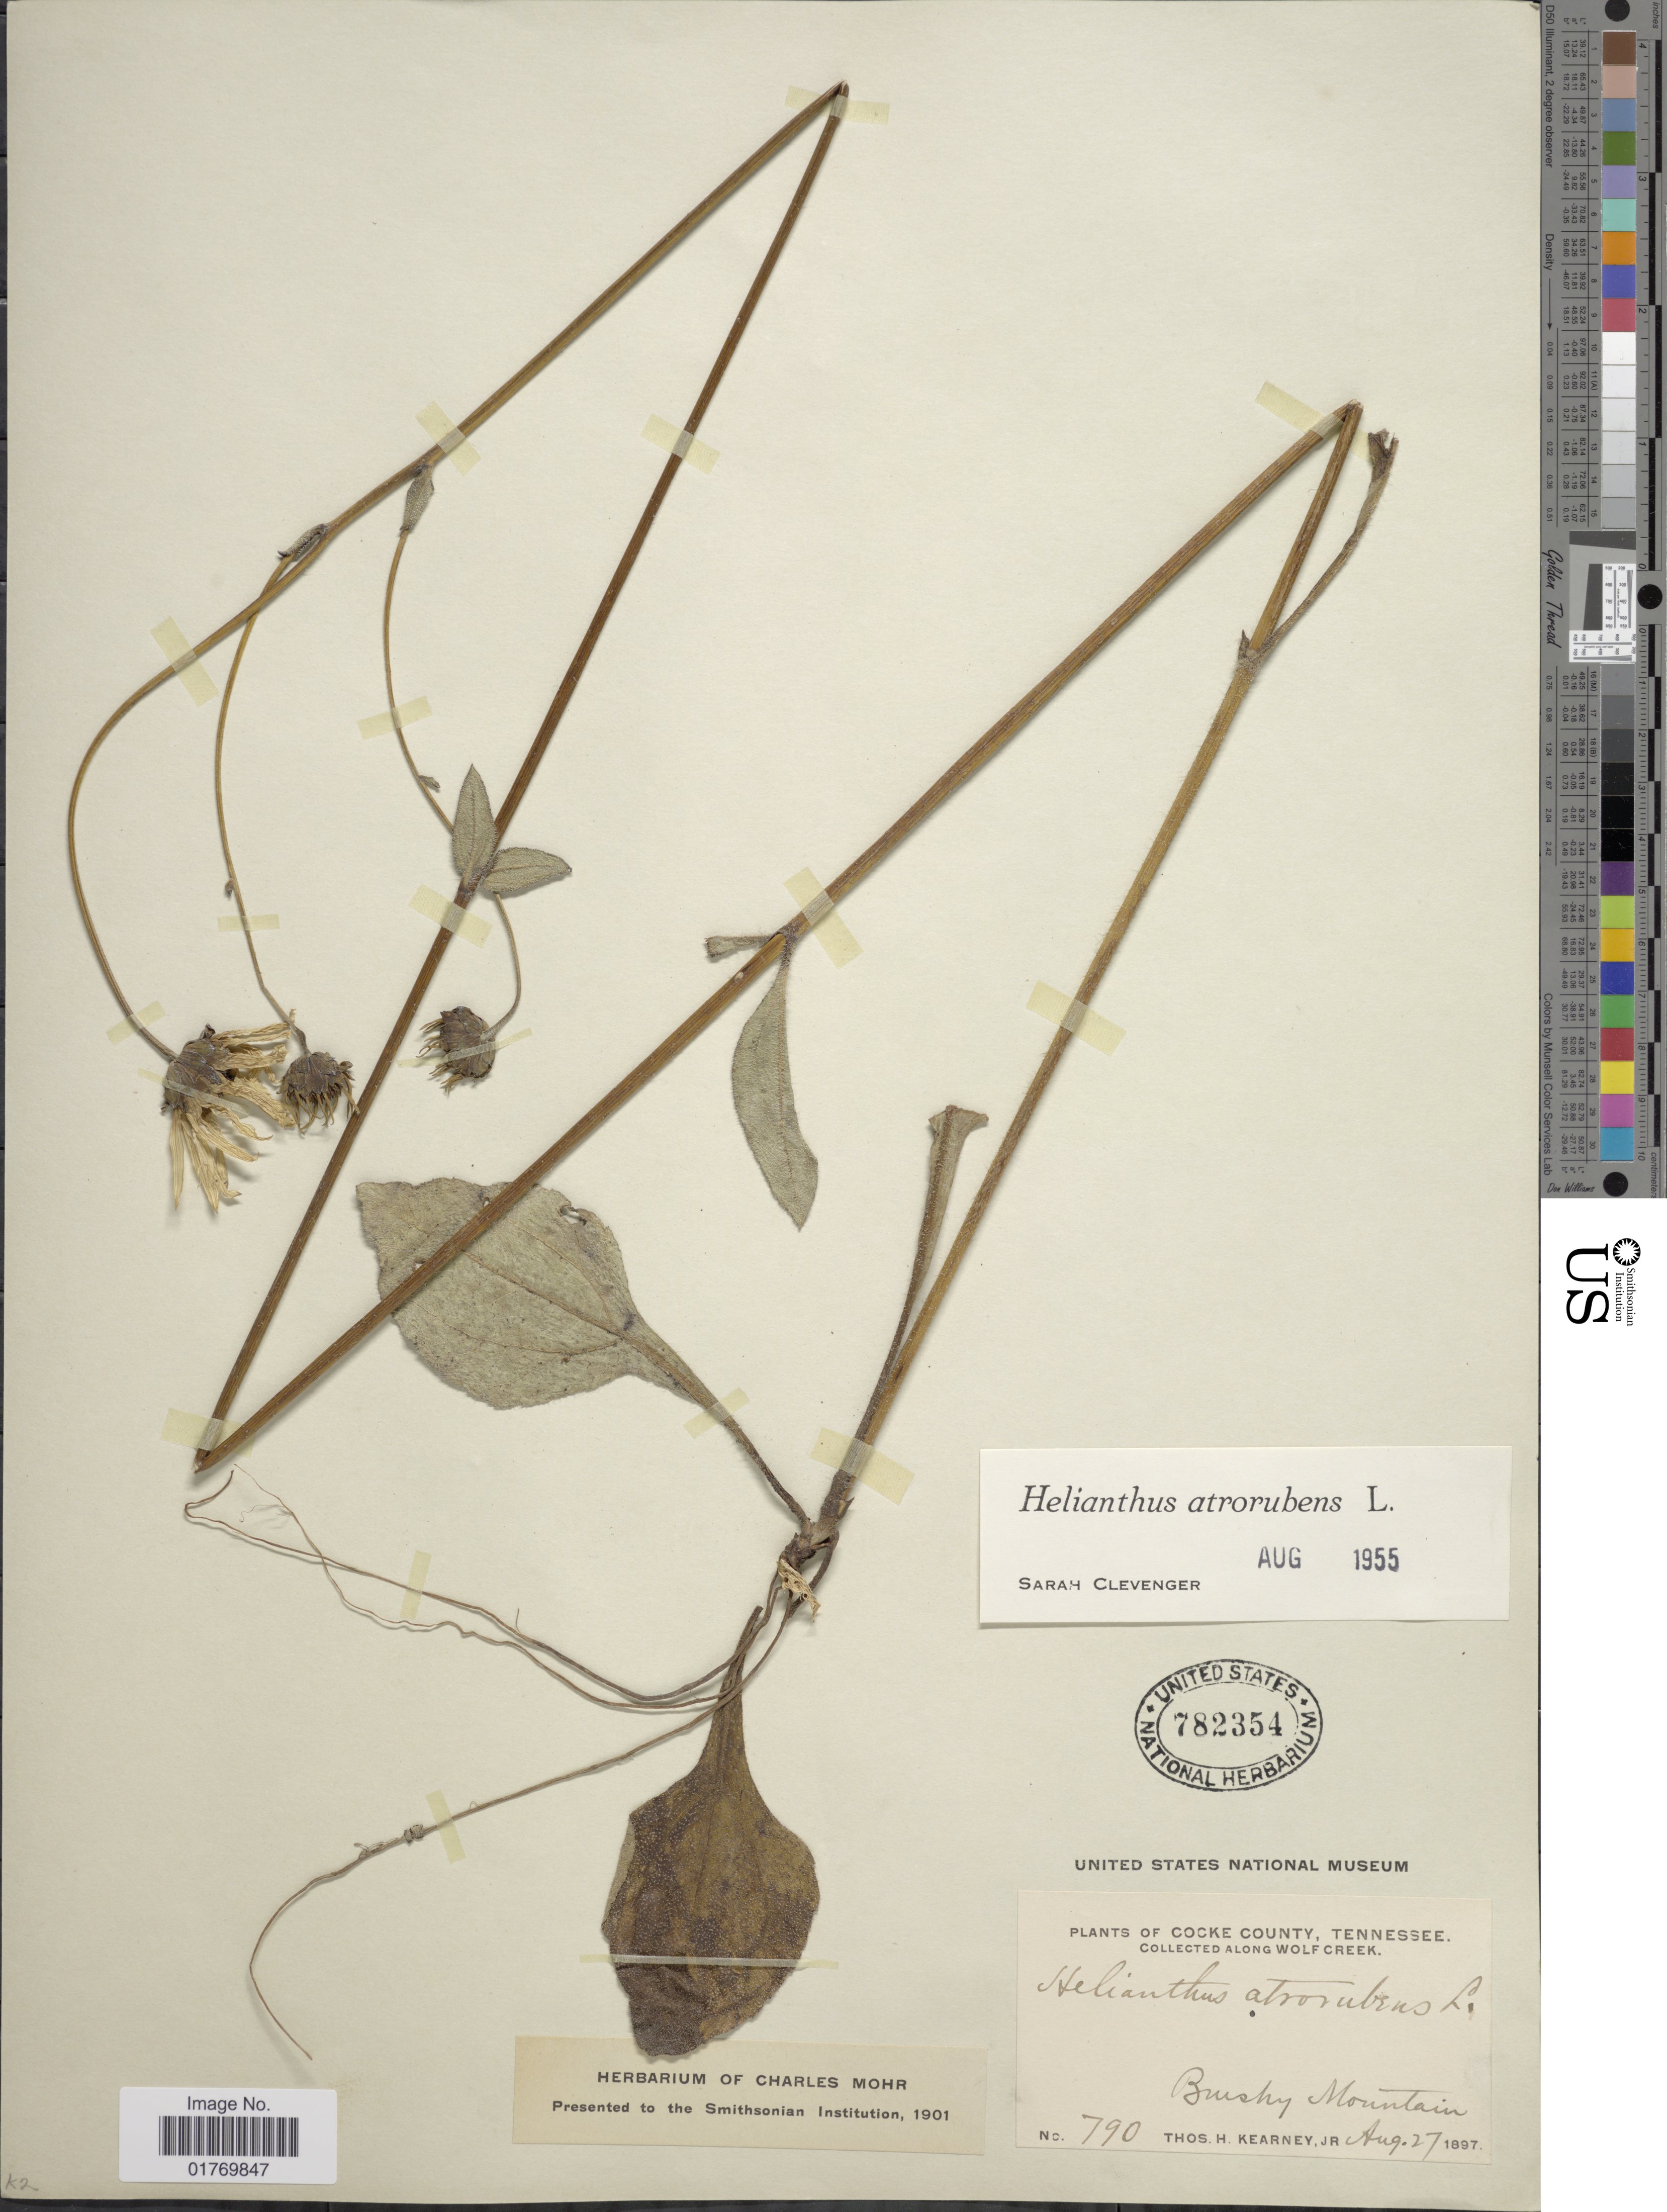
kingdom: Plantae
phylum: Tracheophyta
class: Magnoliopsida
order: Asterales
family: Asteraceae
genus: Helianthus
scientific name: Helianthus atrorubens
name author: L.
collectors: T. H. Kearney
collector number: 490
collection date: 1897-08-27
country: United States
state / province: Tennessee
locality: Cocke County, Tennessee, Along Wolf Creek, Bushy Mountain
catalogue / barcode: US 782354